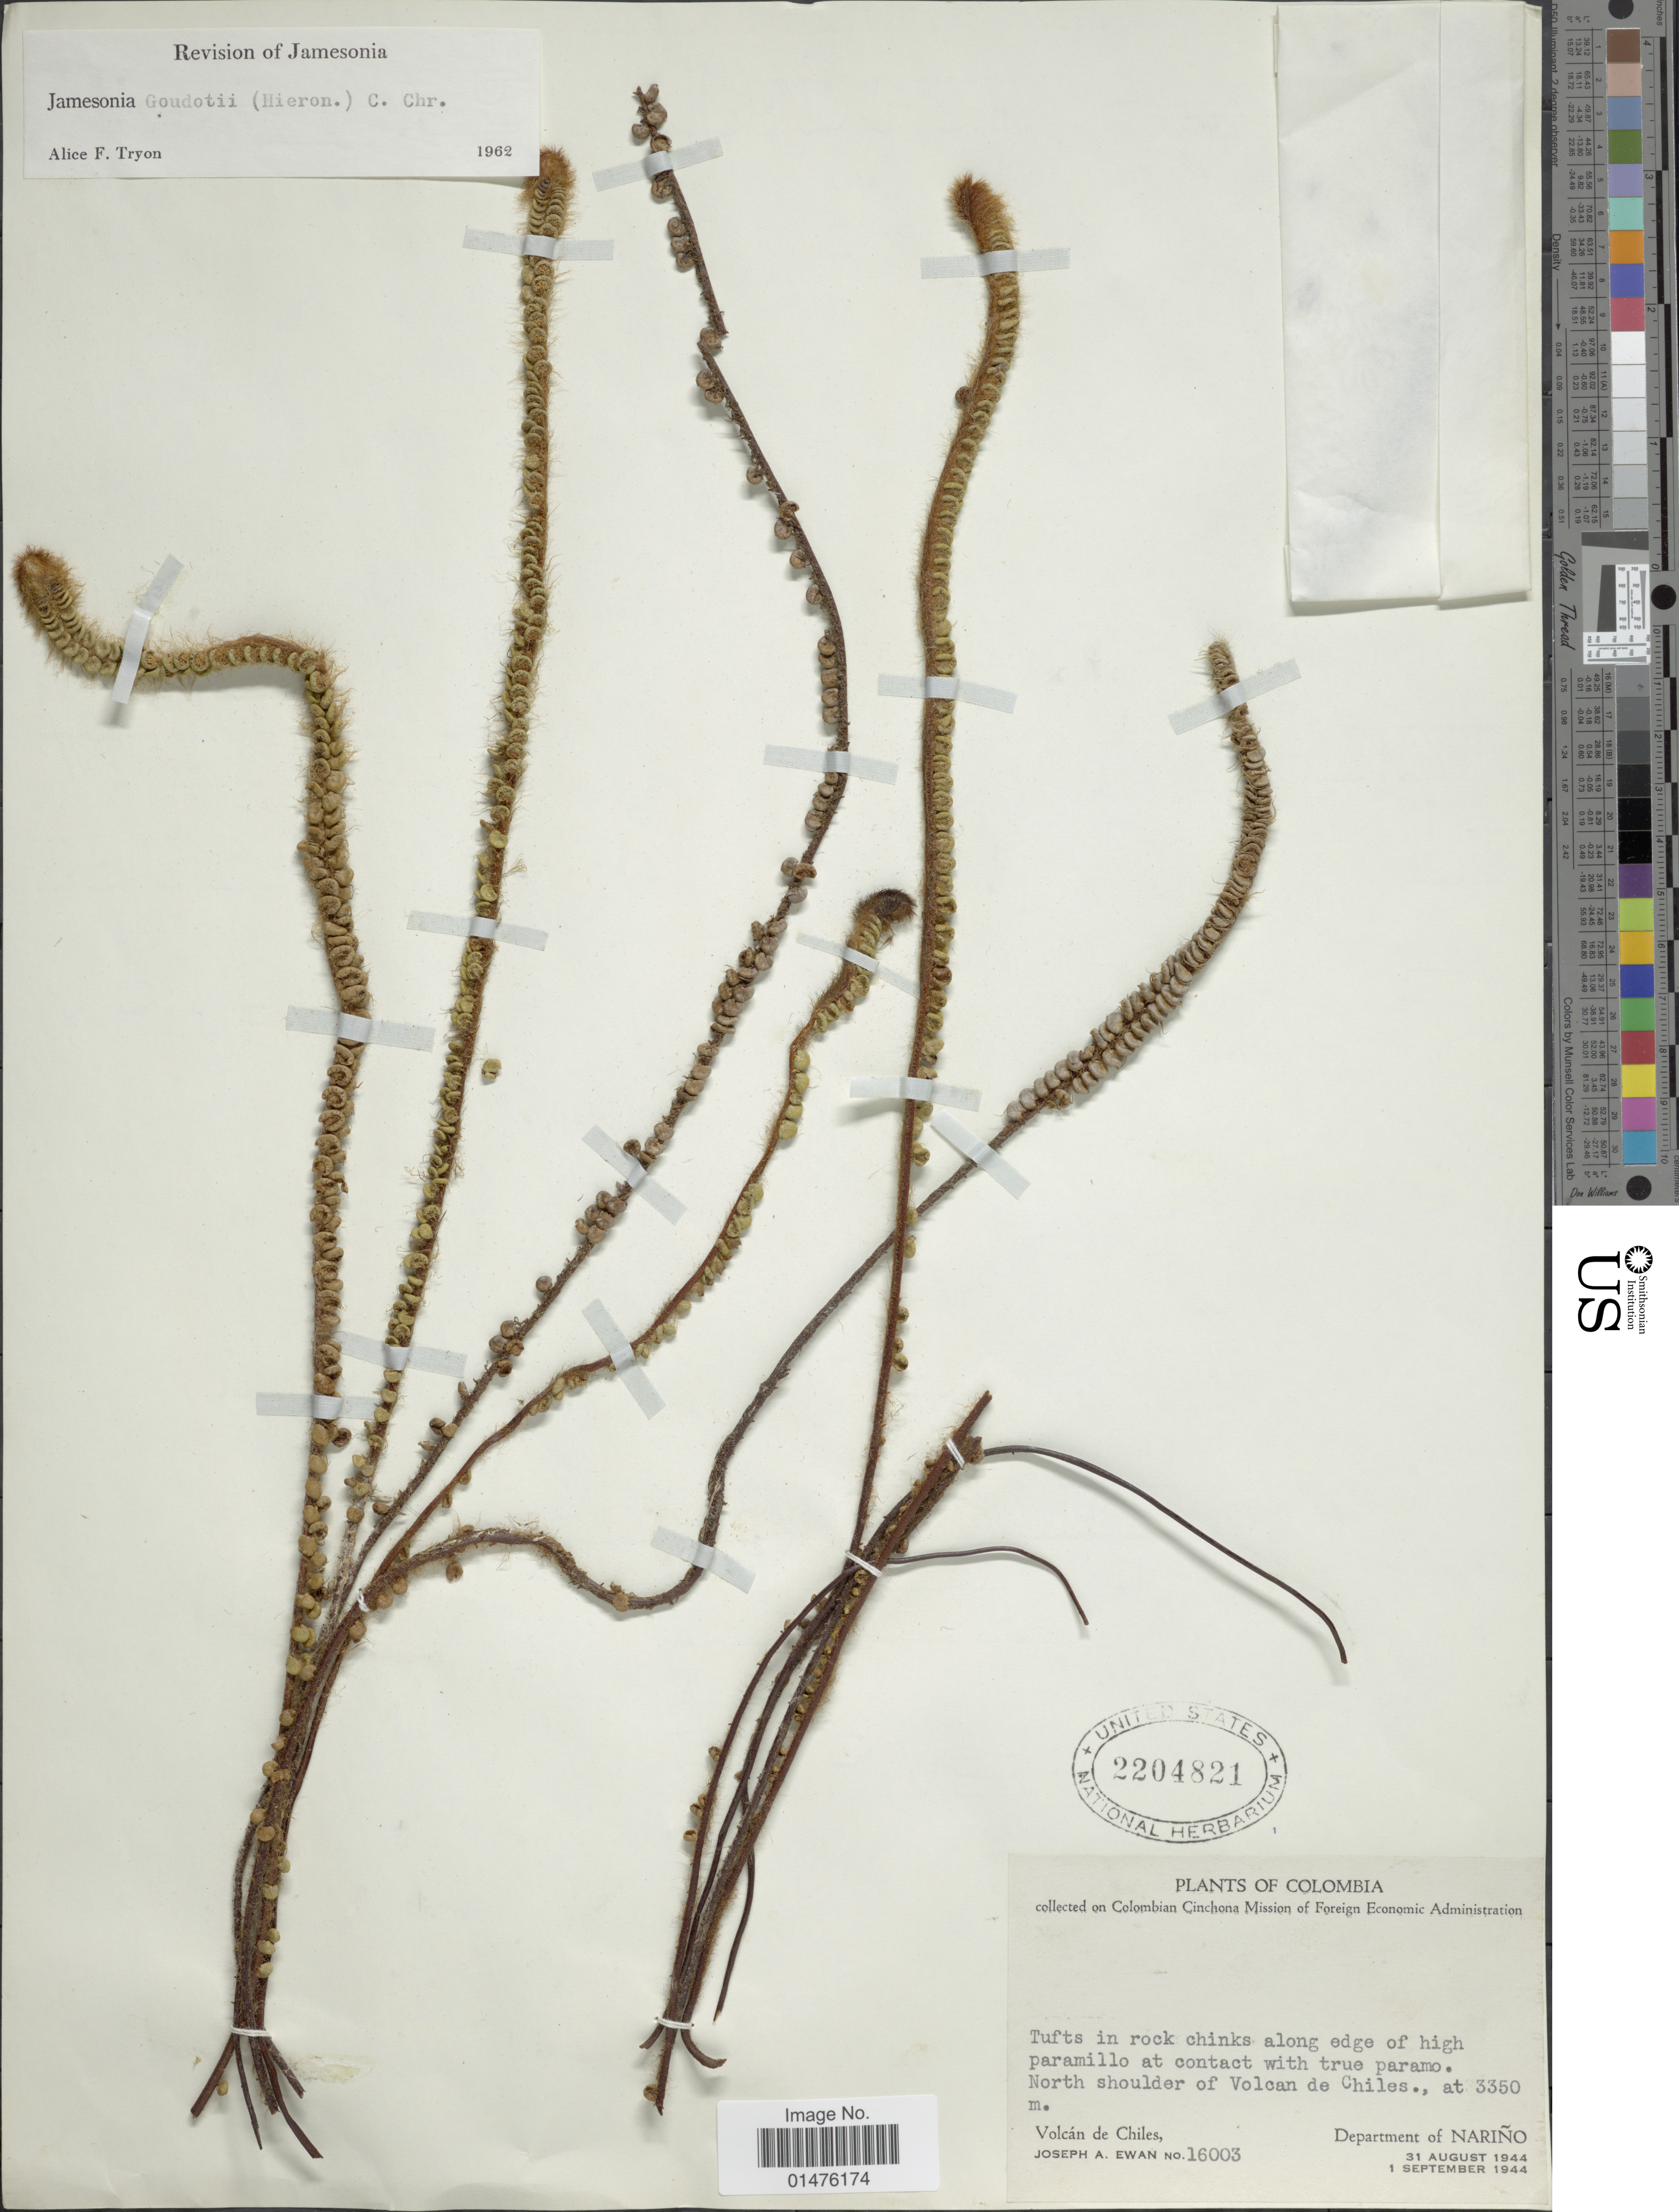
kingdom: Plantae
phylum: Tracheophyta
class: Polypodiopsida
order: Polypodiales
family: Pteridaceae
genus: Jamesonia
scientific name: Jamesonia goudotii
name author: (Hieron.) C. Chr.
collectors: J. A. Ewan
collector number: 16003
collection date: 1944-08-31/1944-09-01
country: Colombia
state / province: Nariño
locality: North shoulder of Volcan de Chiles, Volcán de Chiles, Department of Nariño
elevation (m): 3350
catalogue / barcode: US 2204821